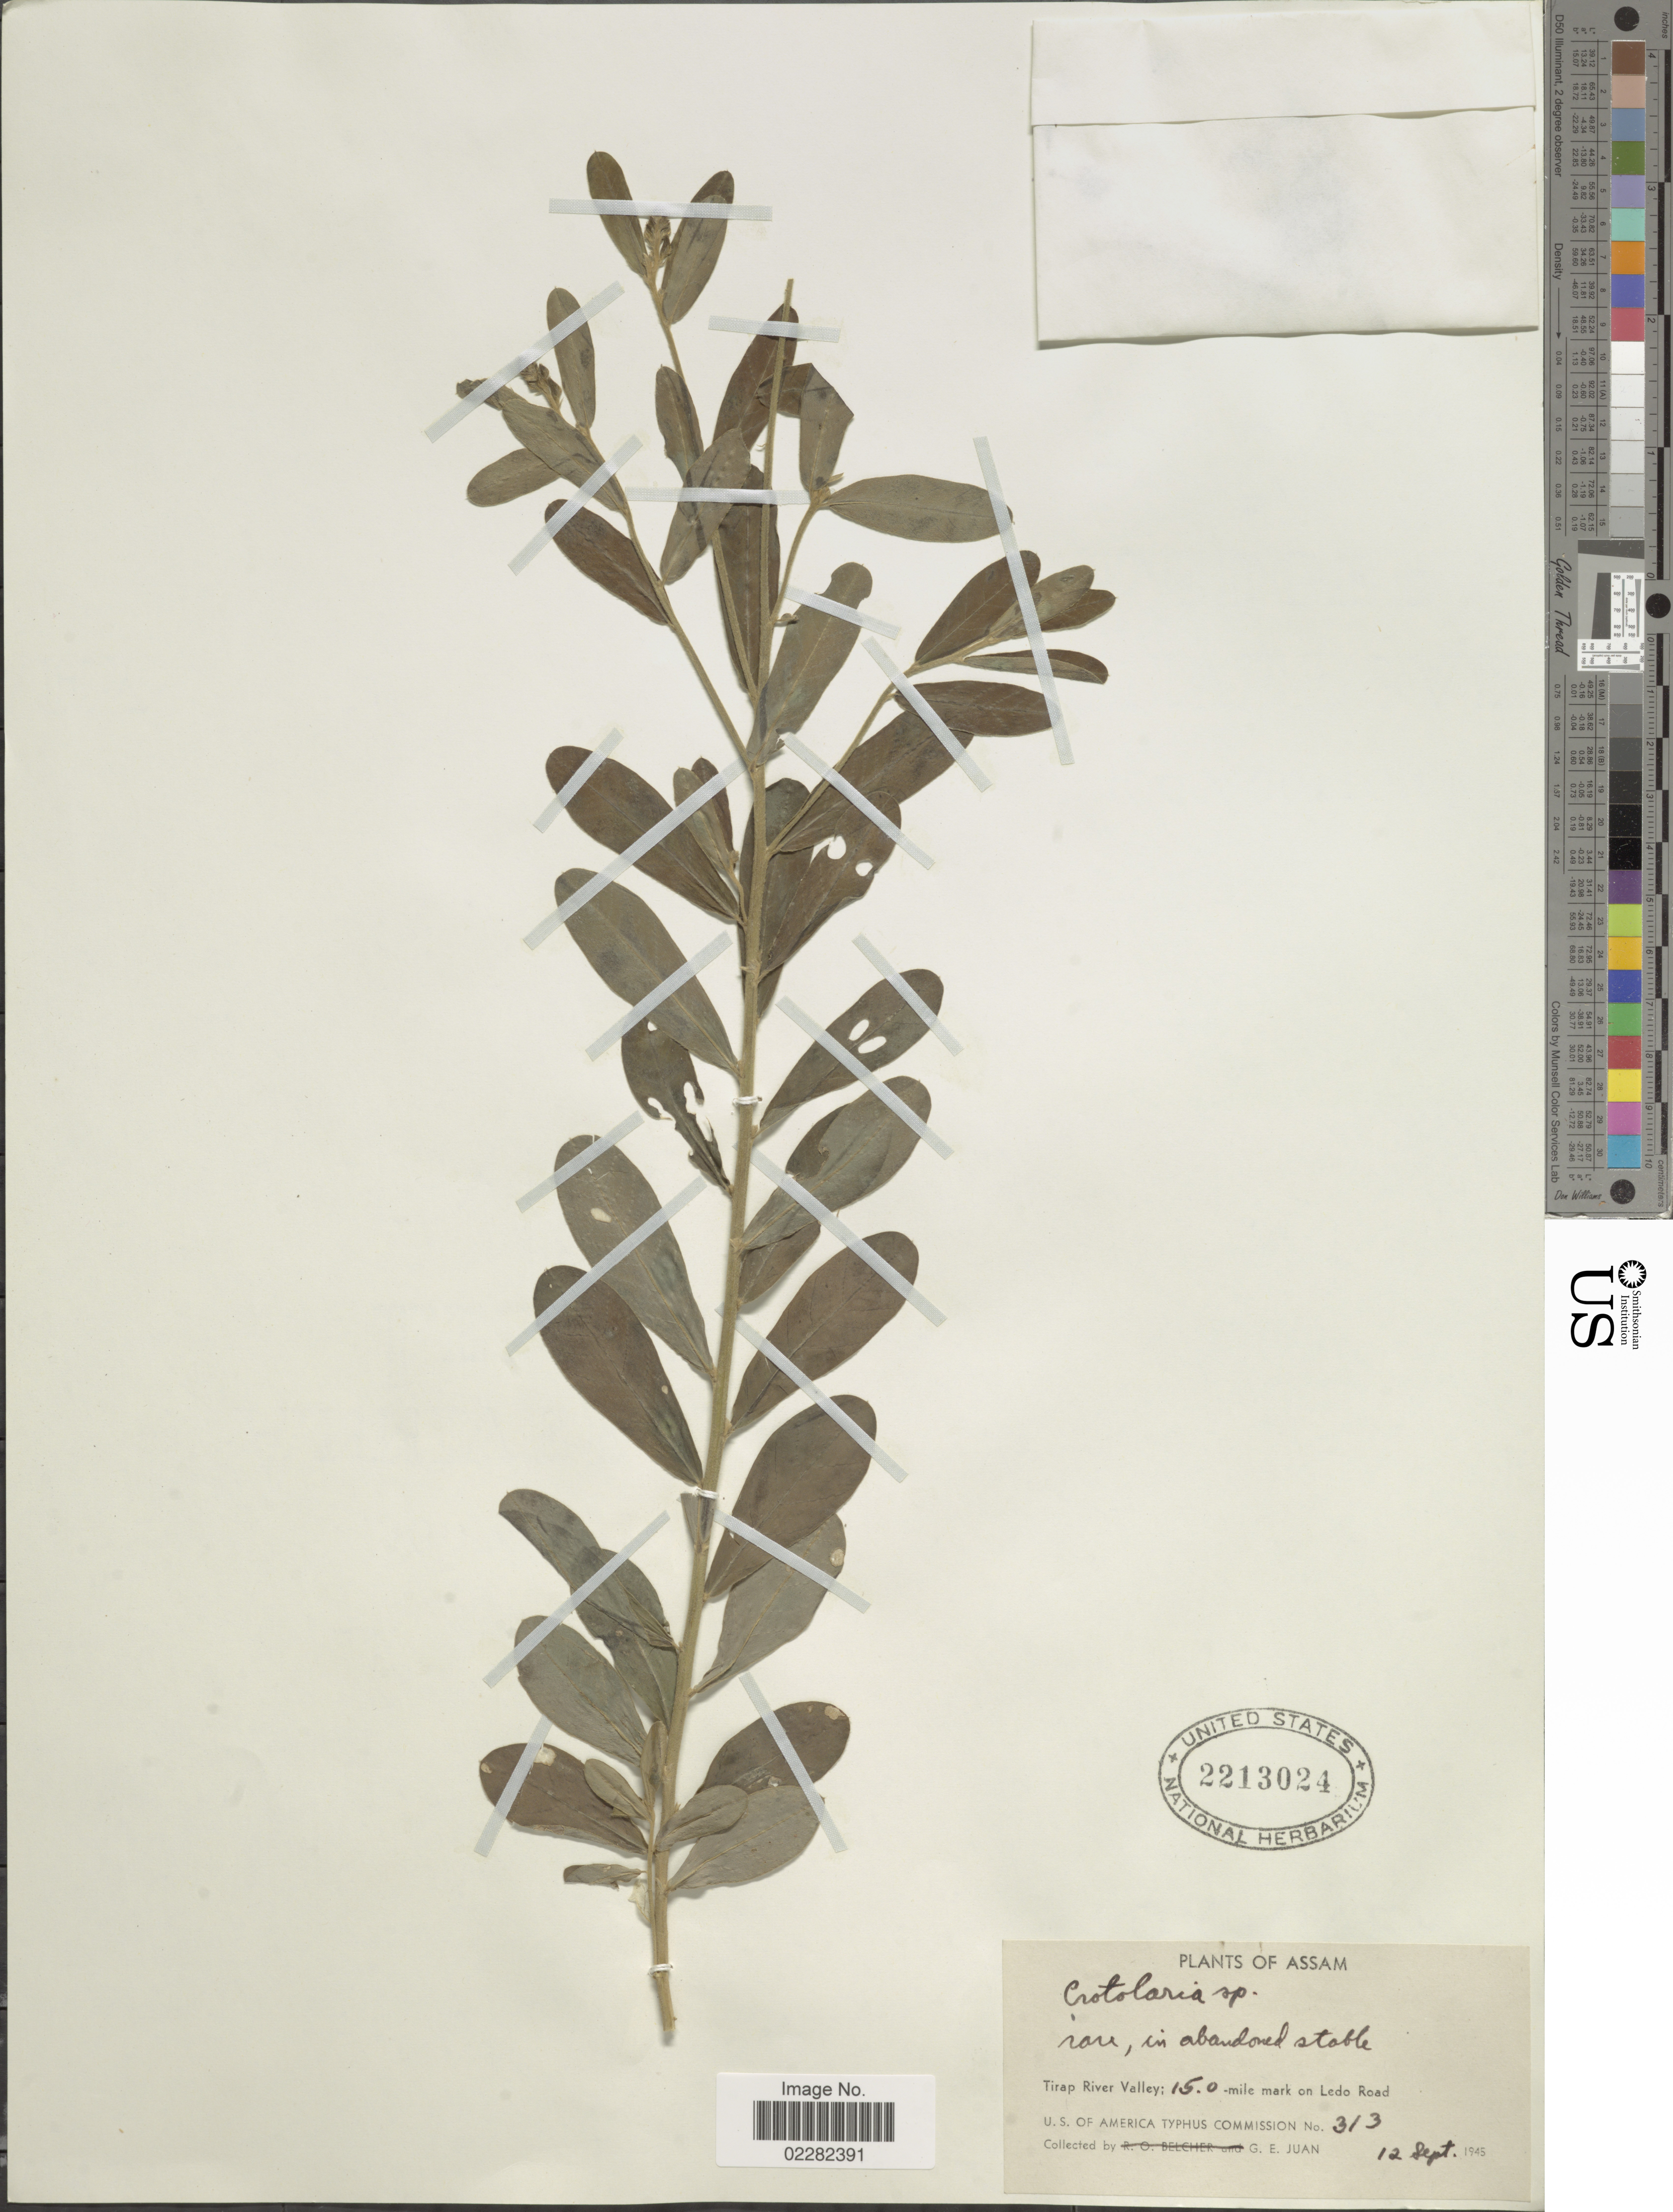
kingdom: Plantae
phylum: Tracheophyta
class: Magnoliopsida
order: Fabales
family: Fabaceae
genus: Crotalaria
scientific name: Crotalaria sp.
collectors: G. Juan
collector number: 313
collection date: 1945-09-12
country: India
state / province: Assam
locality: Tirap River Valley: 15.0 mile mark on Ledo Road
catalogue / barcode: US 2213024